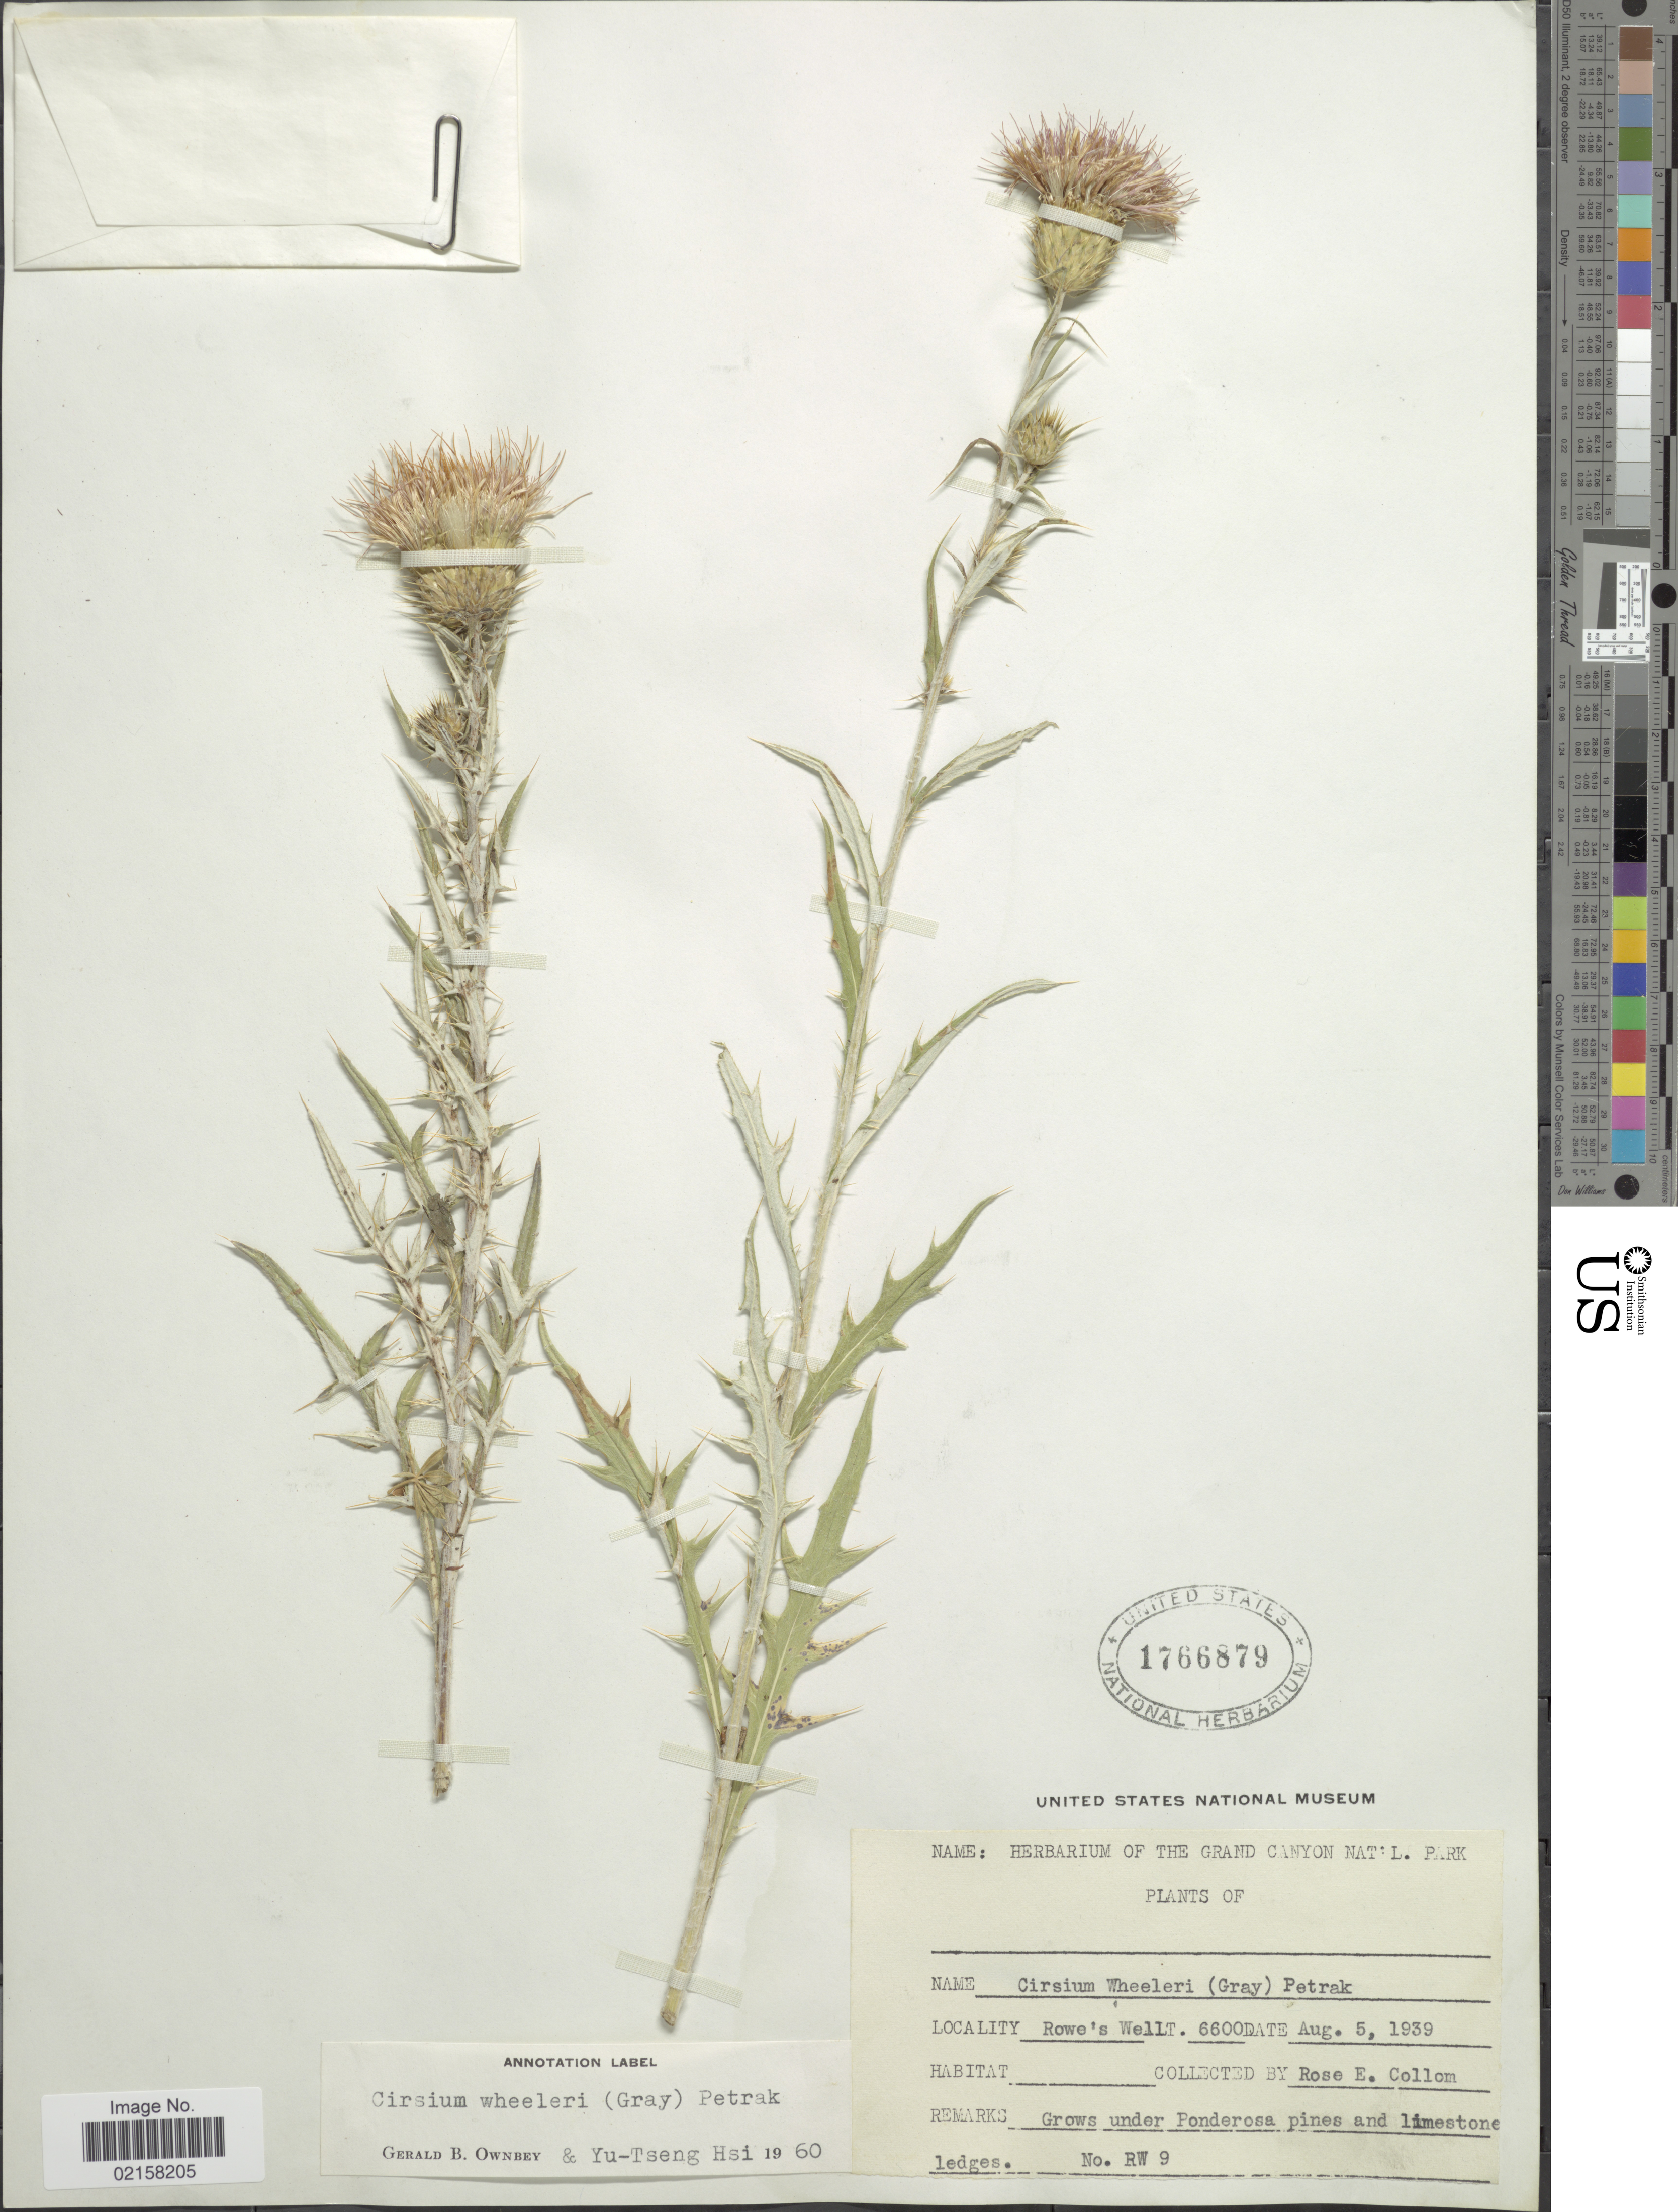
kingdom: Plantae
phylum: Tracheophyta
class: Magnoliopsida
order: Asterales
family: Asteraceae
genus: Cirsium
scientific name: Cirsium wheeleri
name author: (A. Gray) Petr.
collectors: R. E. Collom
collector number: RW 9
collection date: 1939-08-05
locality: Rowe's Well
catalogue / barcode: US 1766879